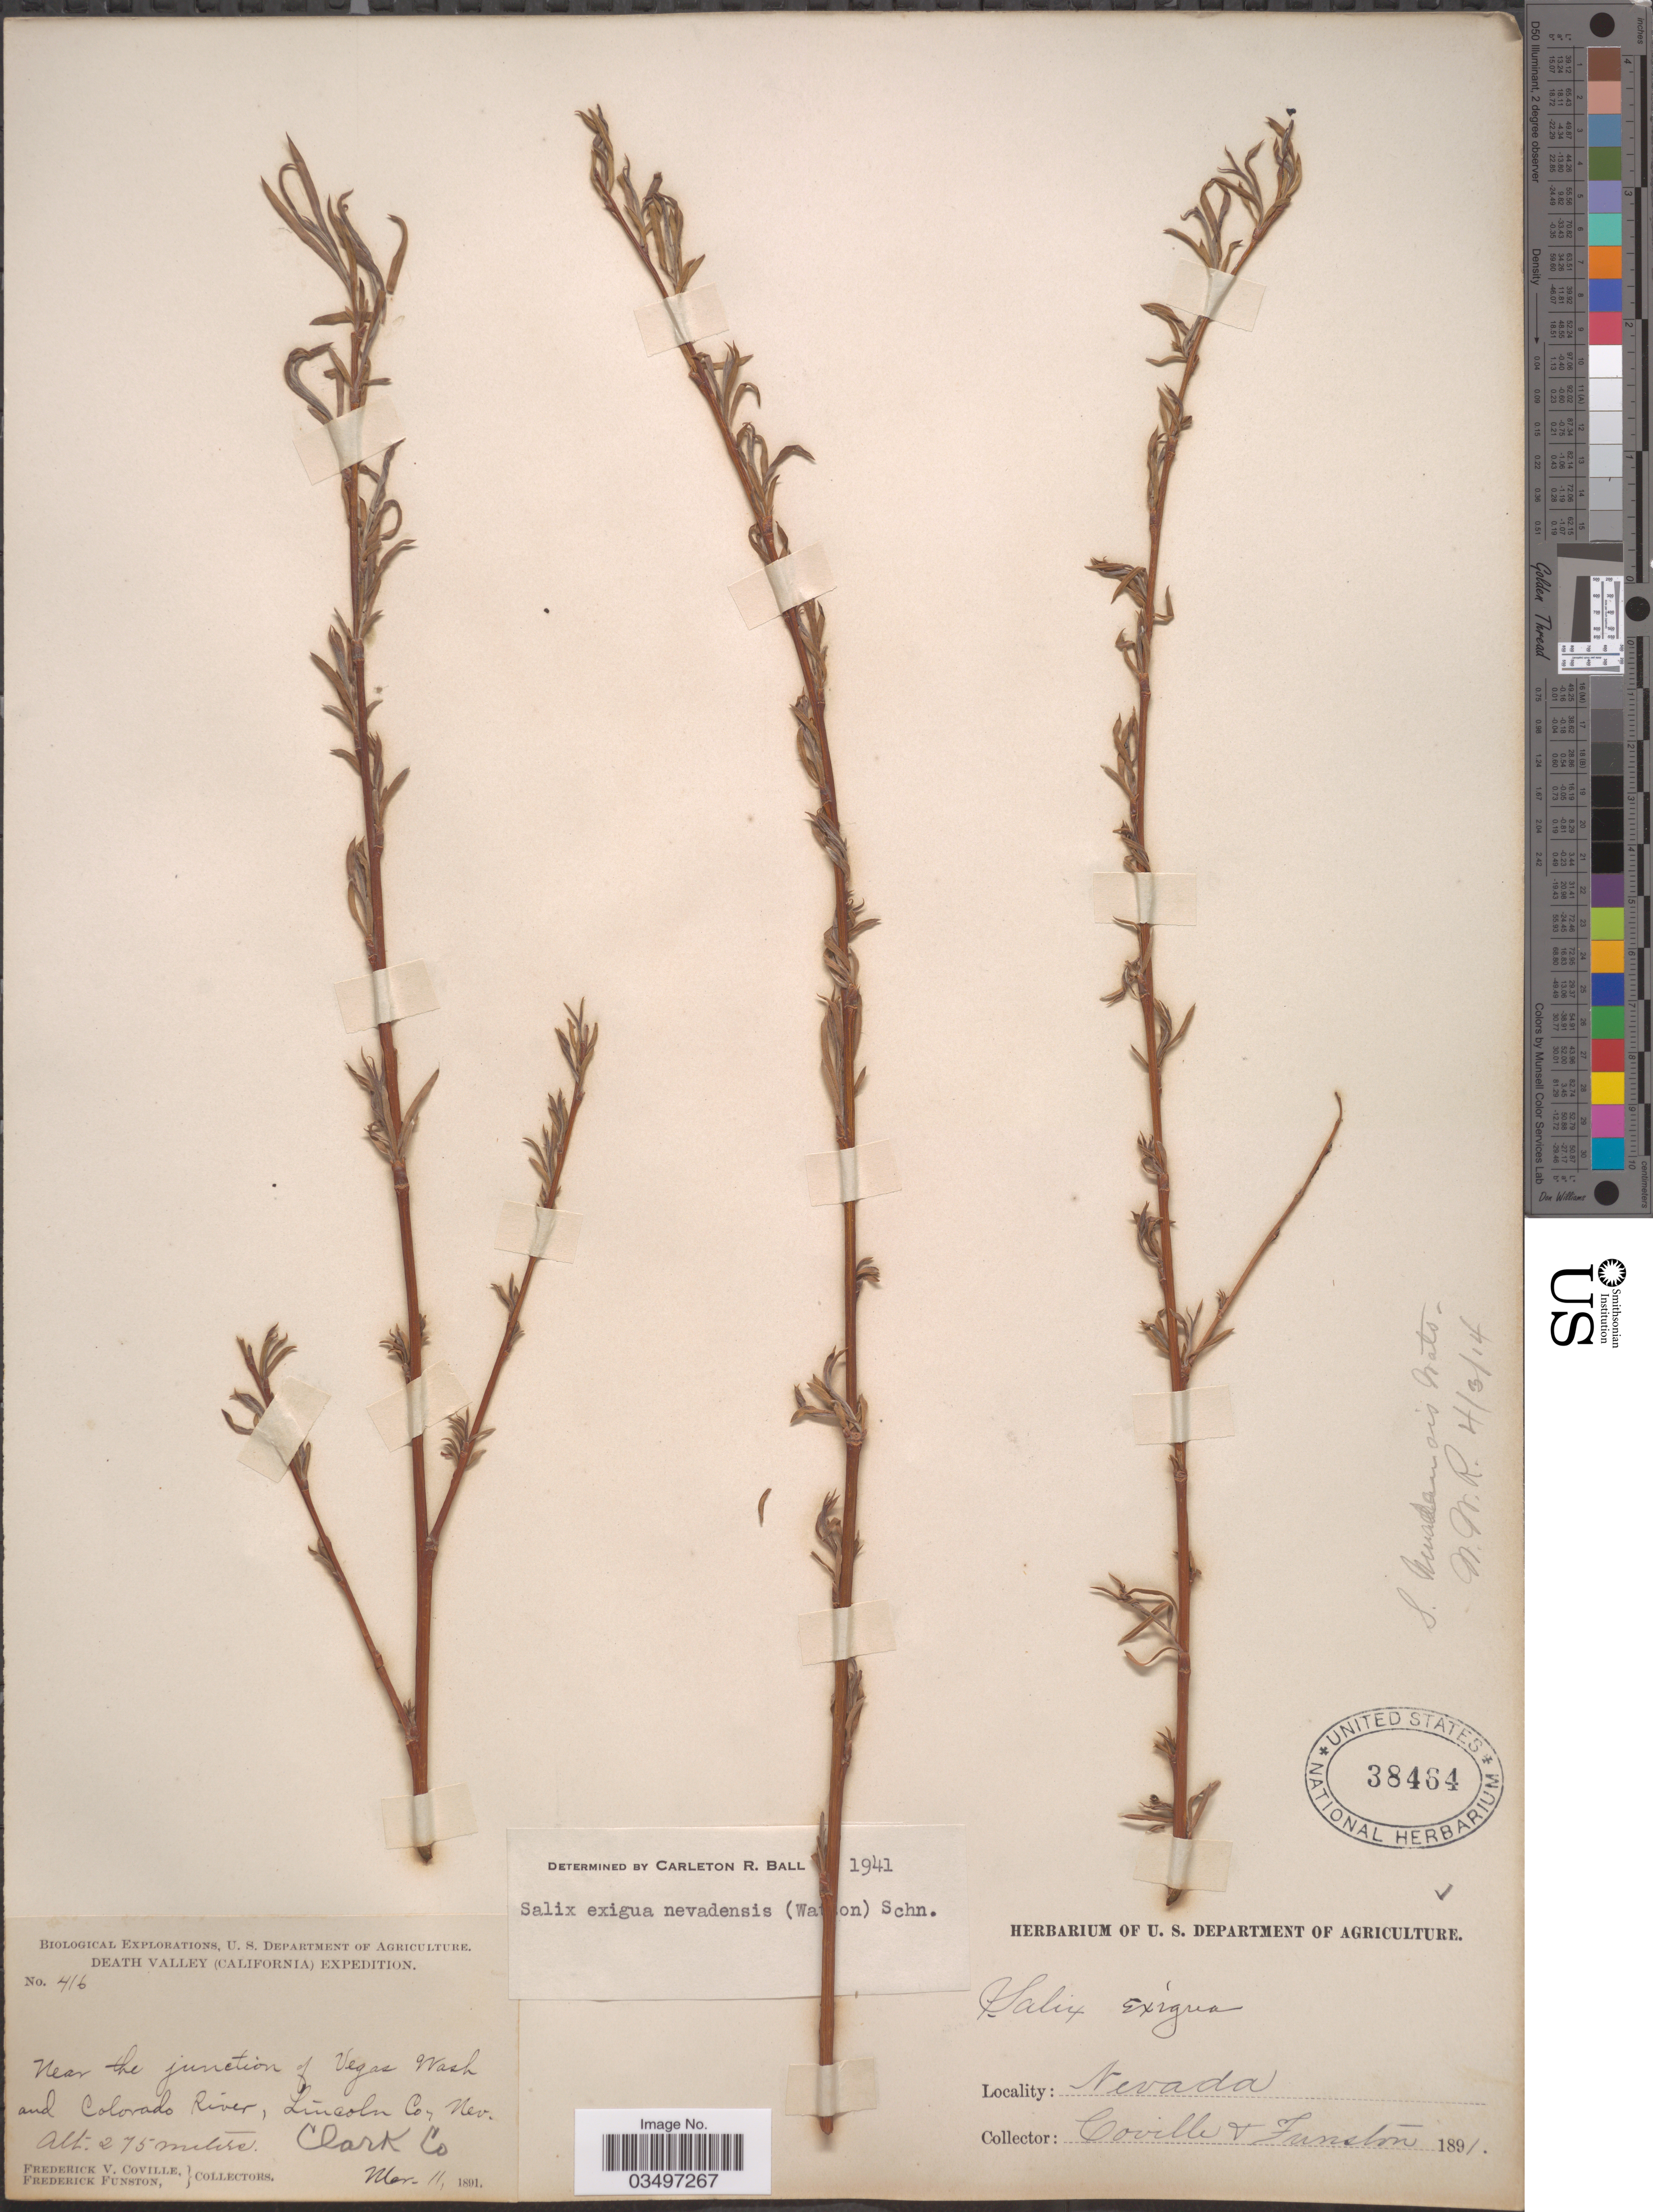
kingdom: Plantae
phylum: Tracheophyta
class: Magnoliopsida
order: Malpighiales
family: Salicaceae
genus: Salix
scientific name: Salix exigua var. nevadensis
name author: (S. Watson) C.K. Schneid.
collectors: F. V. Coville & F. Funston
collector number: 416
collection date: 1891-03-11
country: United States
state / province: Nevada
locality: Death Valley (California), Near the junction of Vegas Wash and Colorado River, Lincoln Co., Clark Co.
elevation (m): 275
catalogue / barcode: US 38464